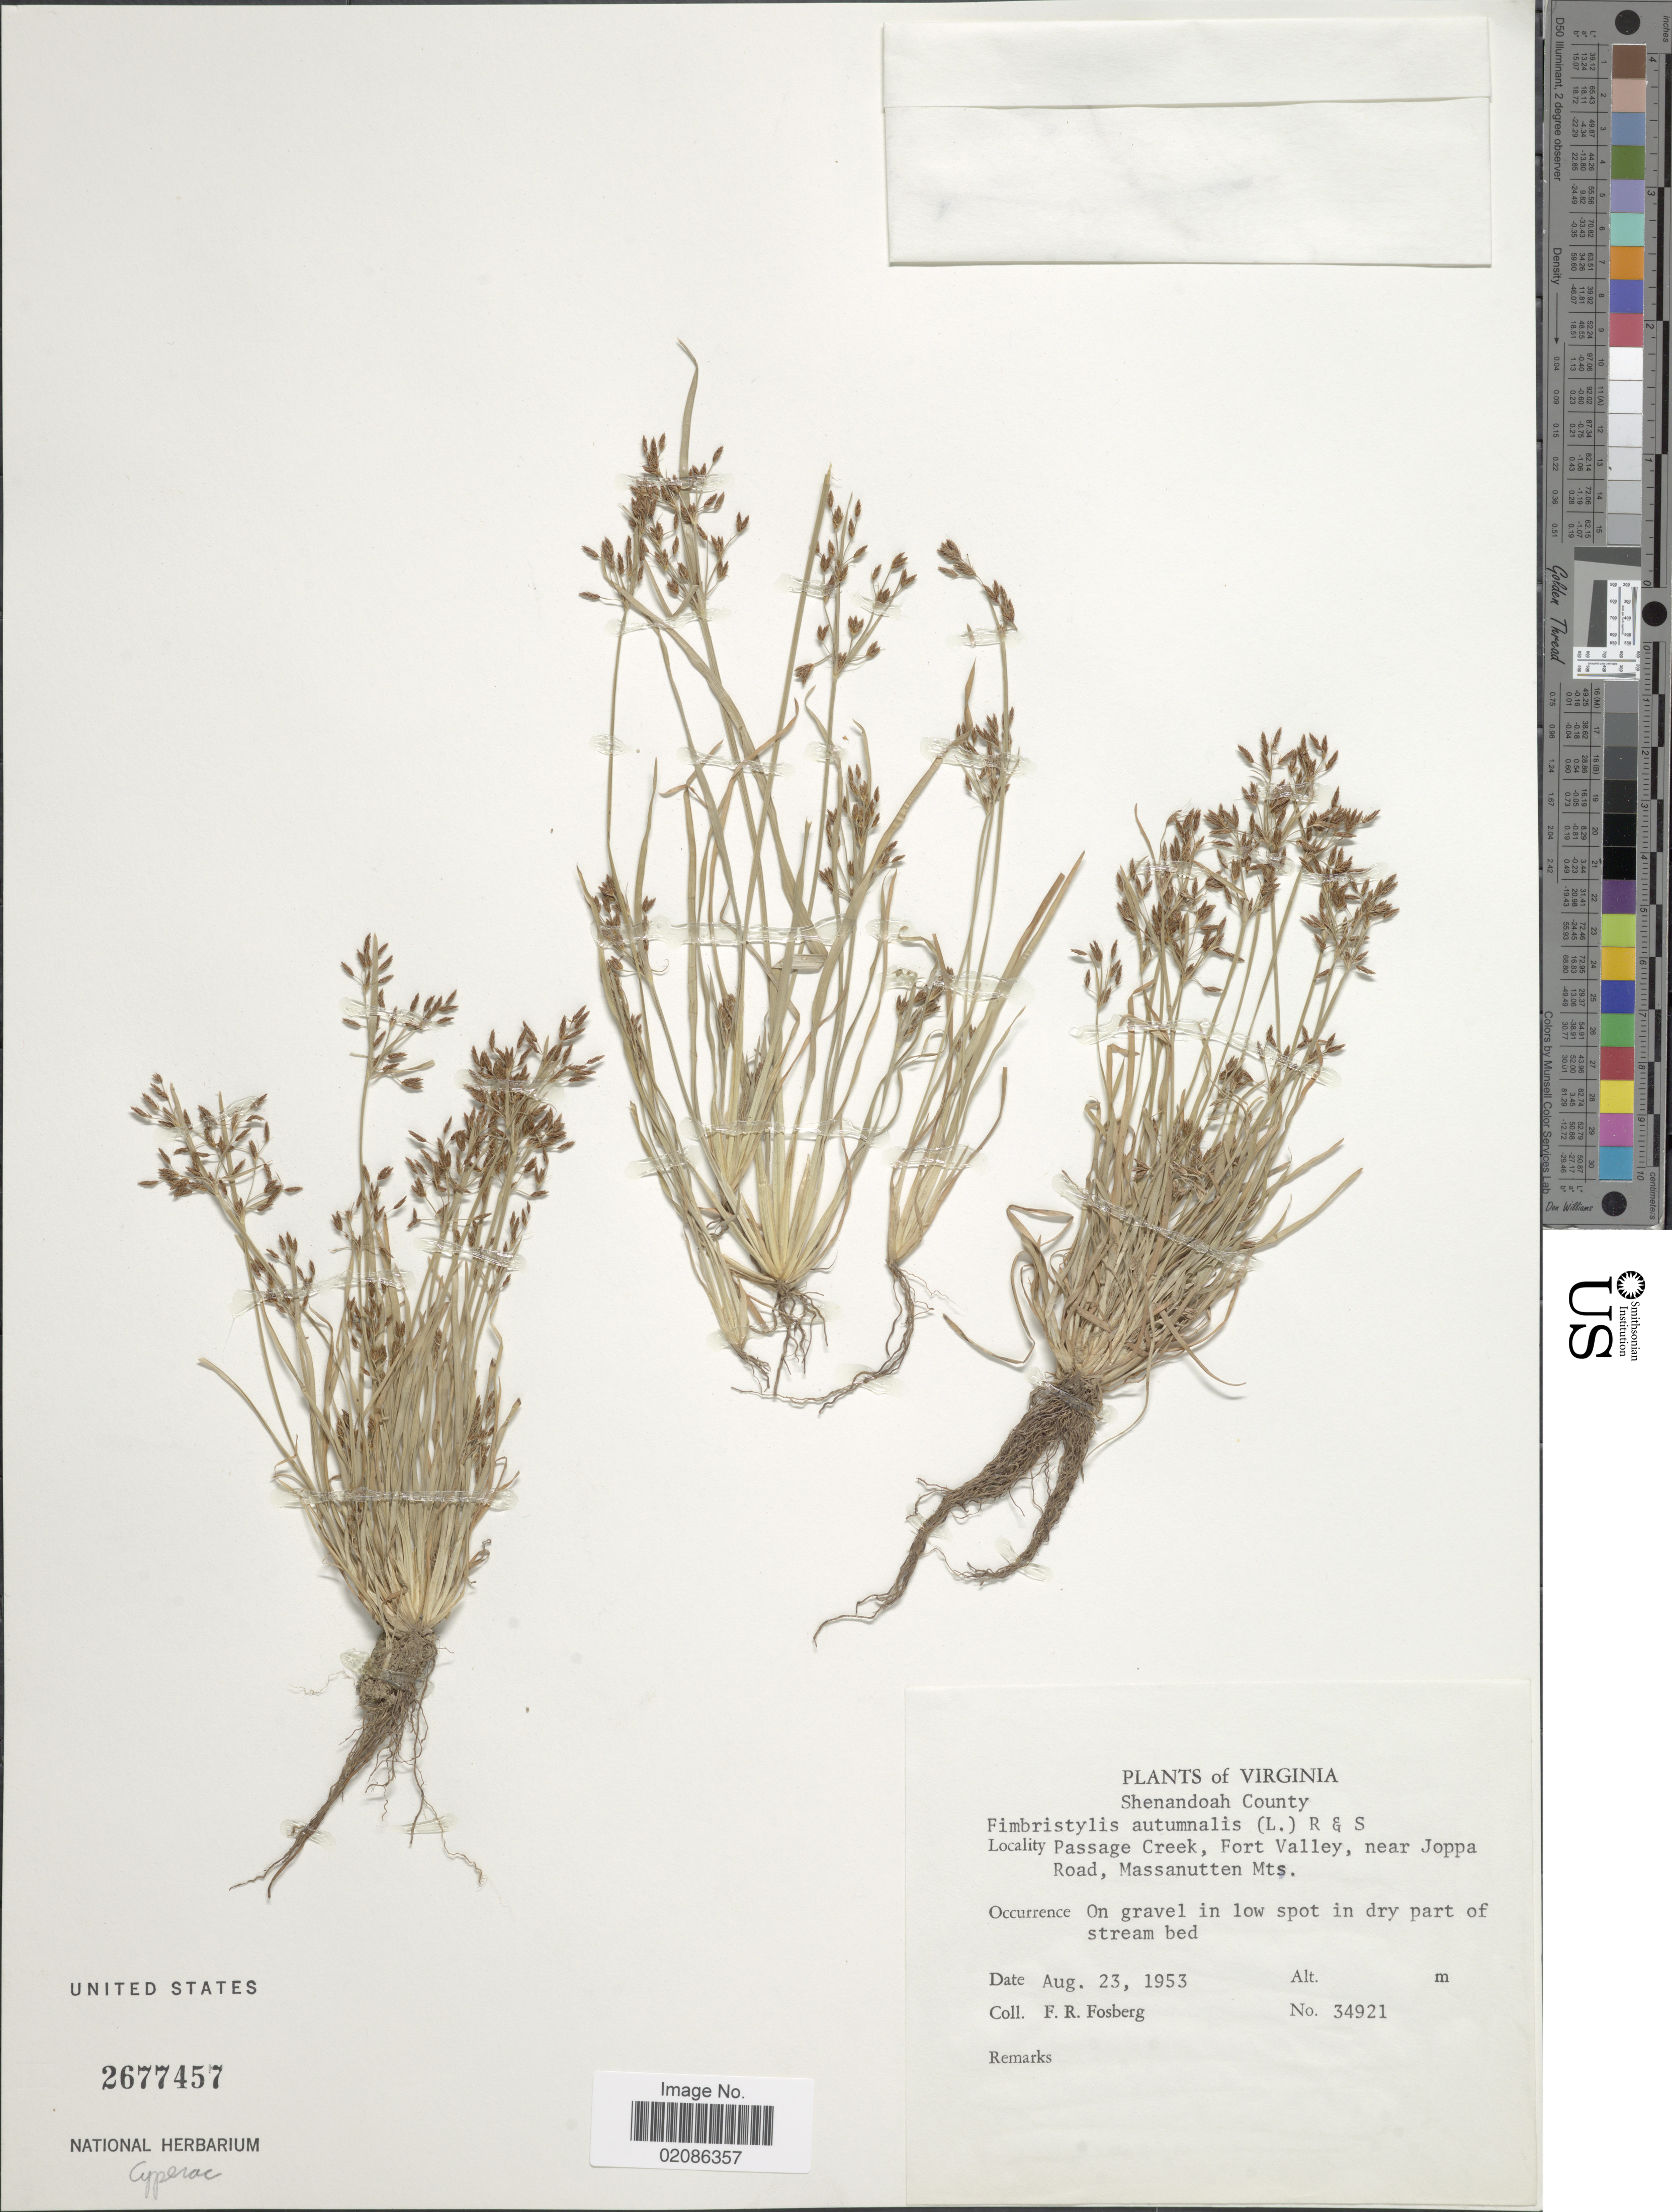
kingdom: Plantae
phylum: Tracheophyta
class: Liliopsida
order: Poales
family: Cyperaceae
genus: Fimbristylis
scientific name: Fimbristylis autumnalis (L.) Roem. & Schult.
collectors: F. R. Fosberg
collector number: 34921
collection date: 1953-08-23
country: United States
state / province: Virginia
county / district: Shenandoah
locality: Shenandoah County, Passage Creek, Fort Valley, near Joppa Road, Massanutten Mts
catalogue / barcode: US 2677457